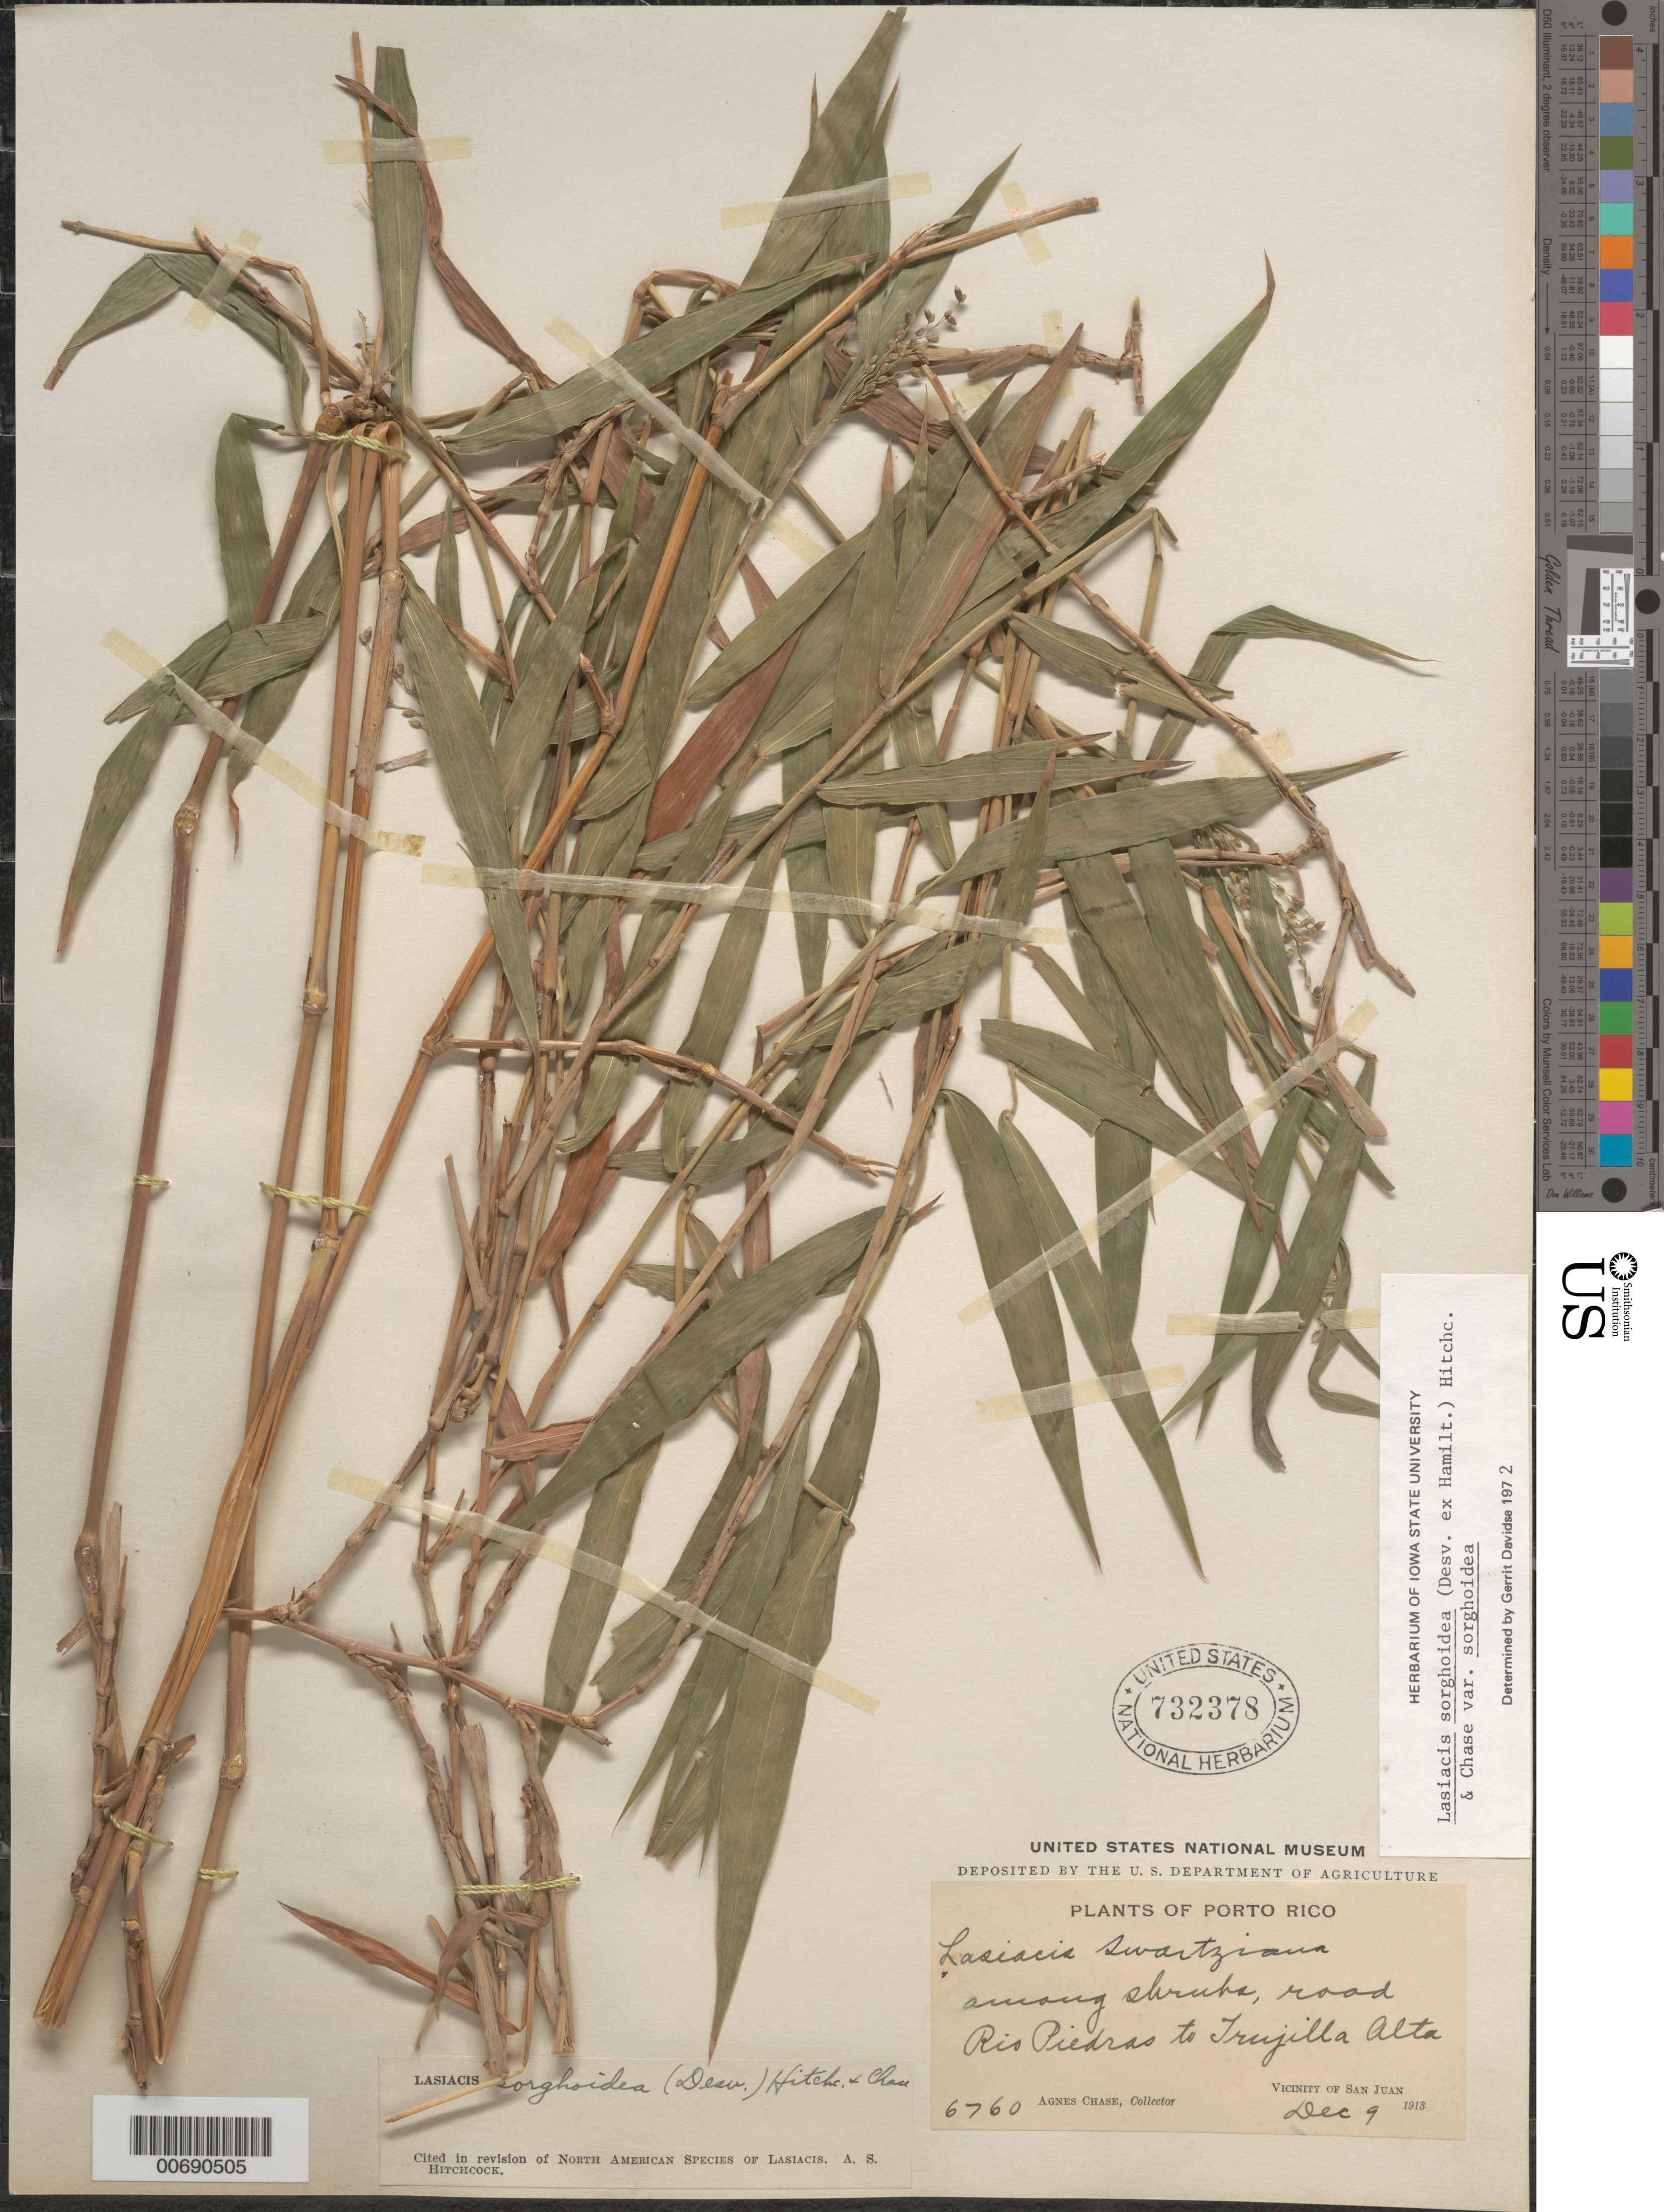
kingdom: Plantae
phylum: Tracheophyta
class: Liliopsida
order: Poales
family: Poaceae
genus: Lasiacis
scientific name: Lasiacis sorghoidea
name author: (Desv. ex Ham.) Hitchc. & Chase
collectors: A. Chase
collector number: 6760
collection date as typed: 09 Dec 1913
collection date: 1913-12-09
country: Puerto Rico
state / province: San Juan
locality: Rio Piedras to Trujillo Alto, vicinity of San Juan. Roadside.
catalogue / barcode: US 732378